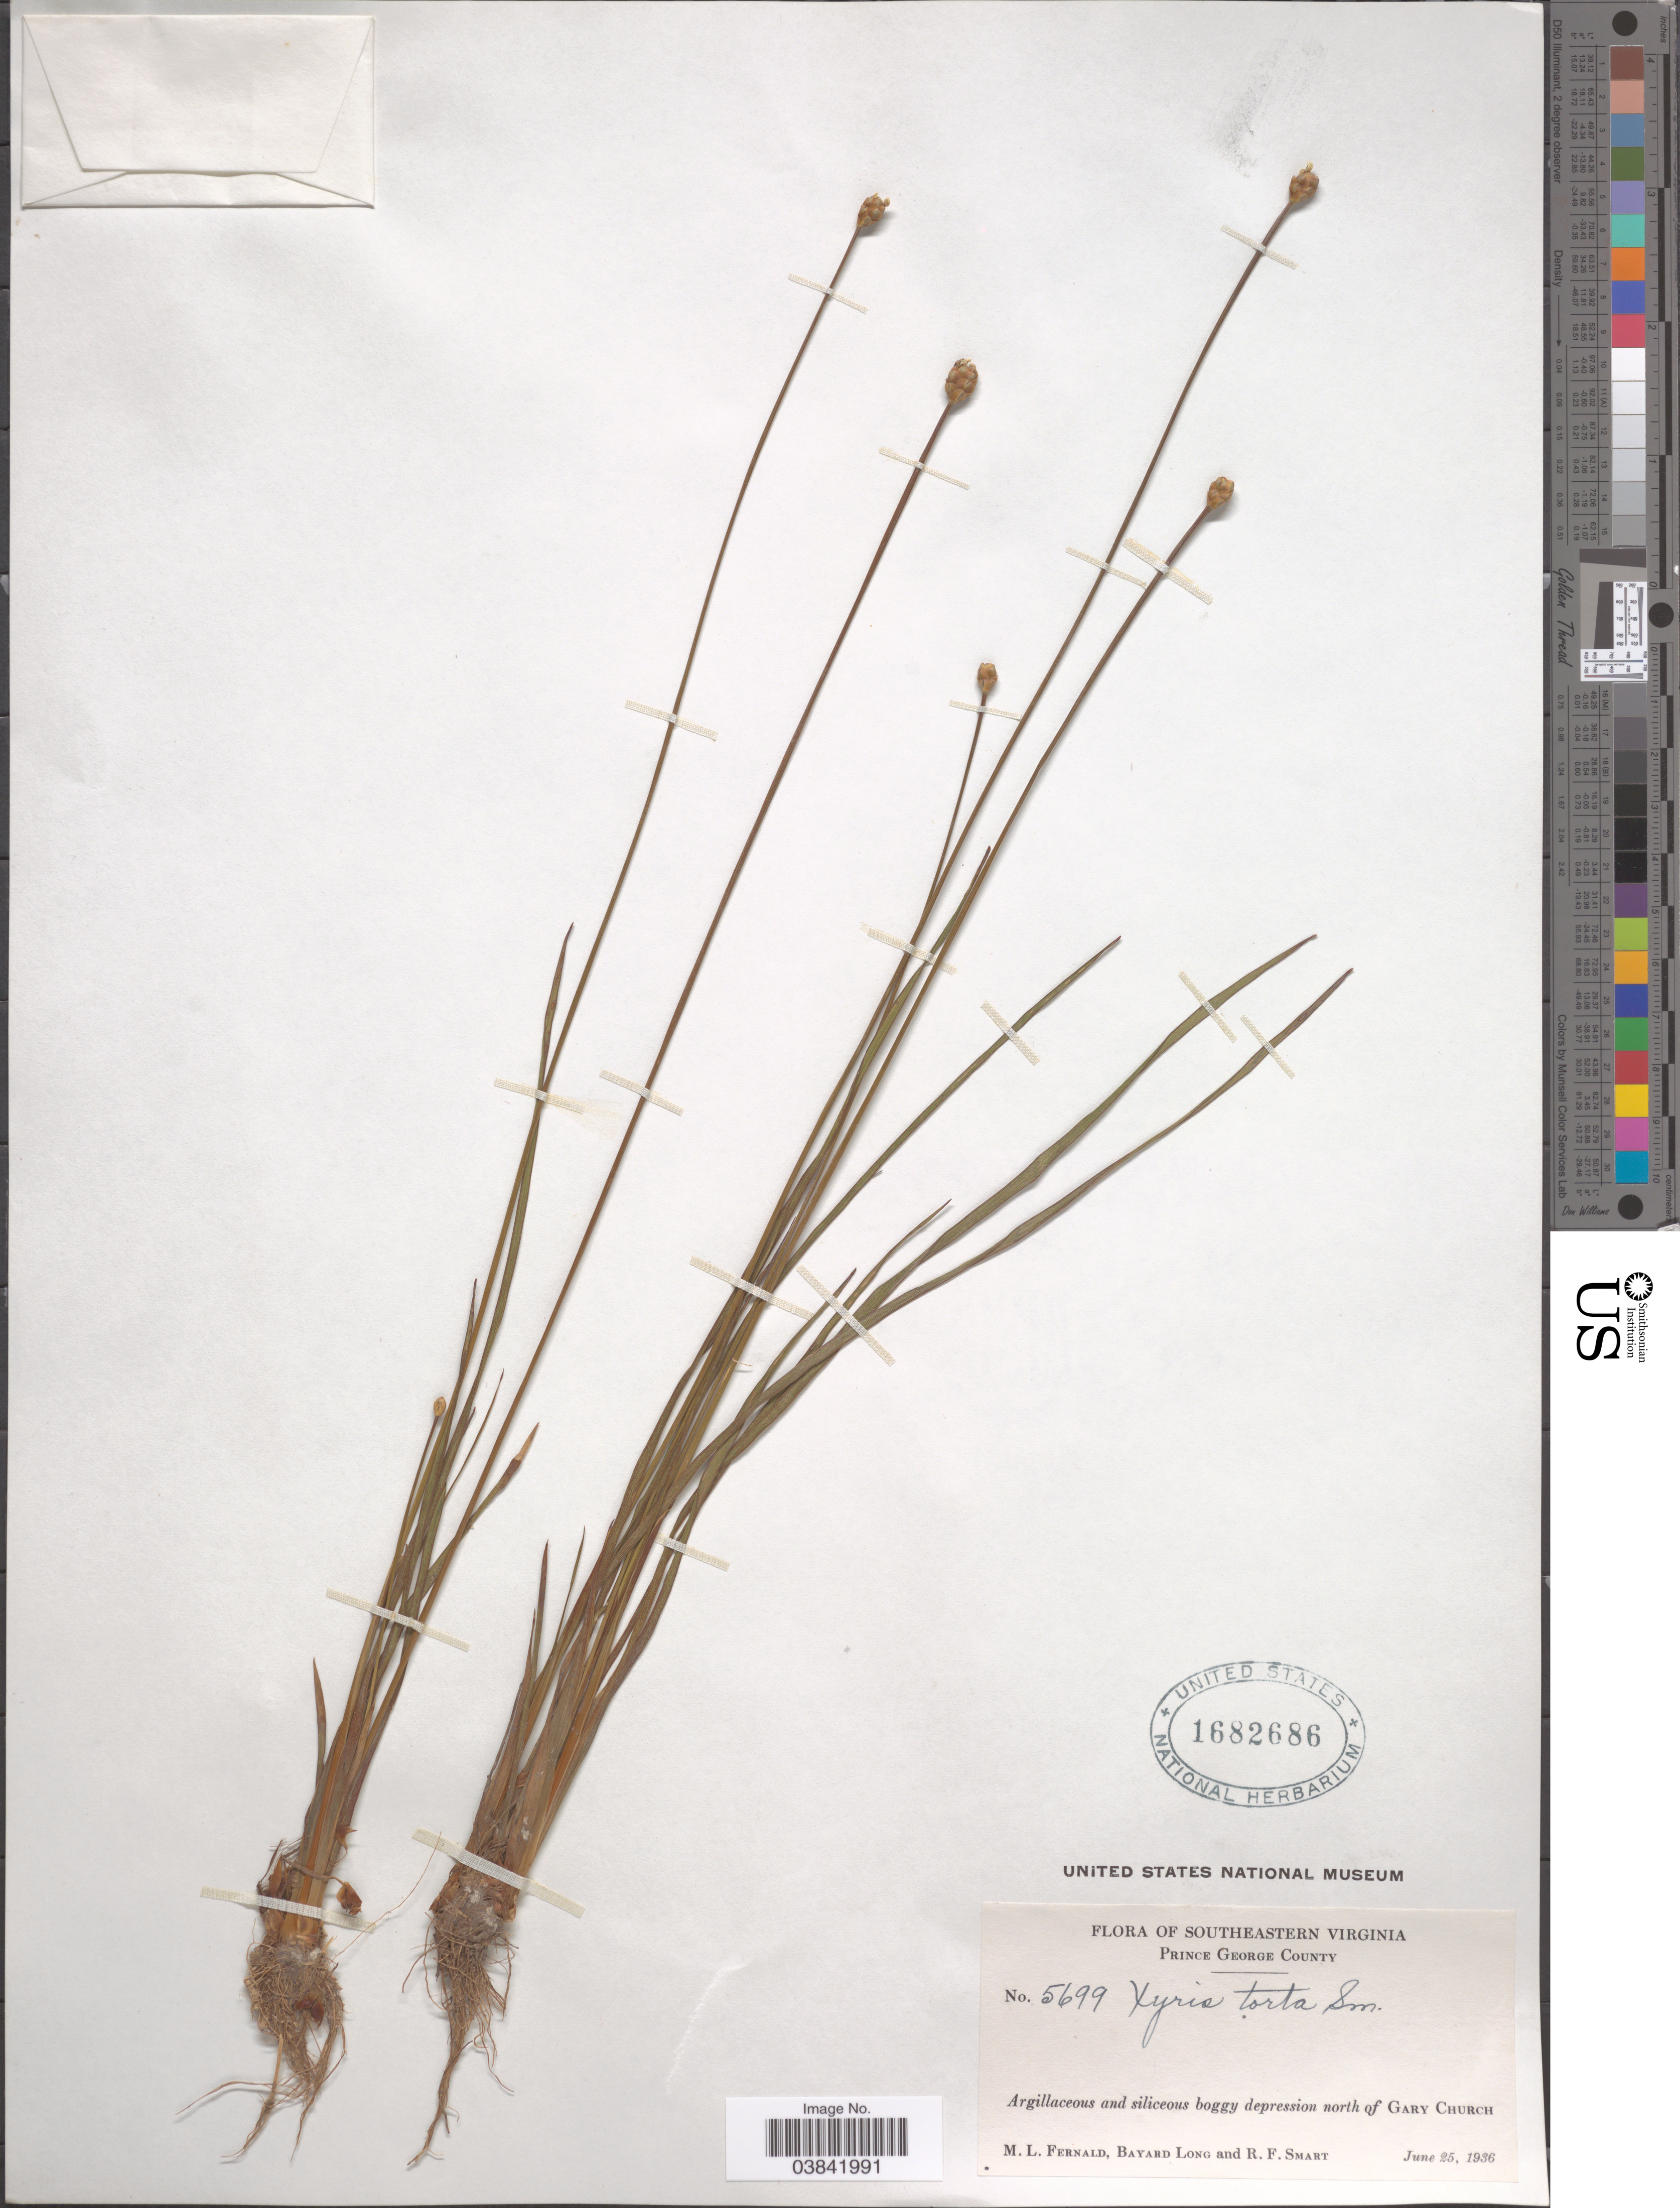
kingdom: Plantae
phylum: Tracheophyta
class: Liliopsida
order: Poales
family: Xyridaceae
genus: Xyris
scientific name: Xyris torta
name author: Sm.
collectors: M. L. Fernald, B. Long & R. Smart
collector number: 5699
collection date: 1936-06-25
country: United States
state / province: Virginia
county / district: Prince George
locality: Southeastern Virginia. Prince George County. North of Gary Church.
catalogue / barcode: US 1682686